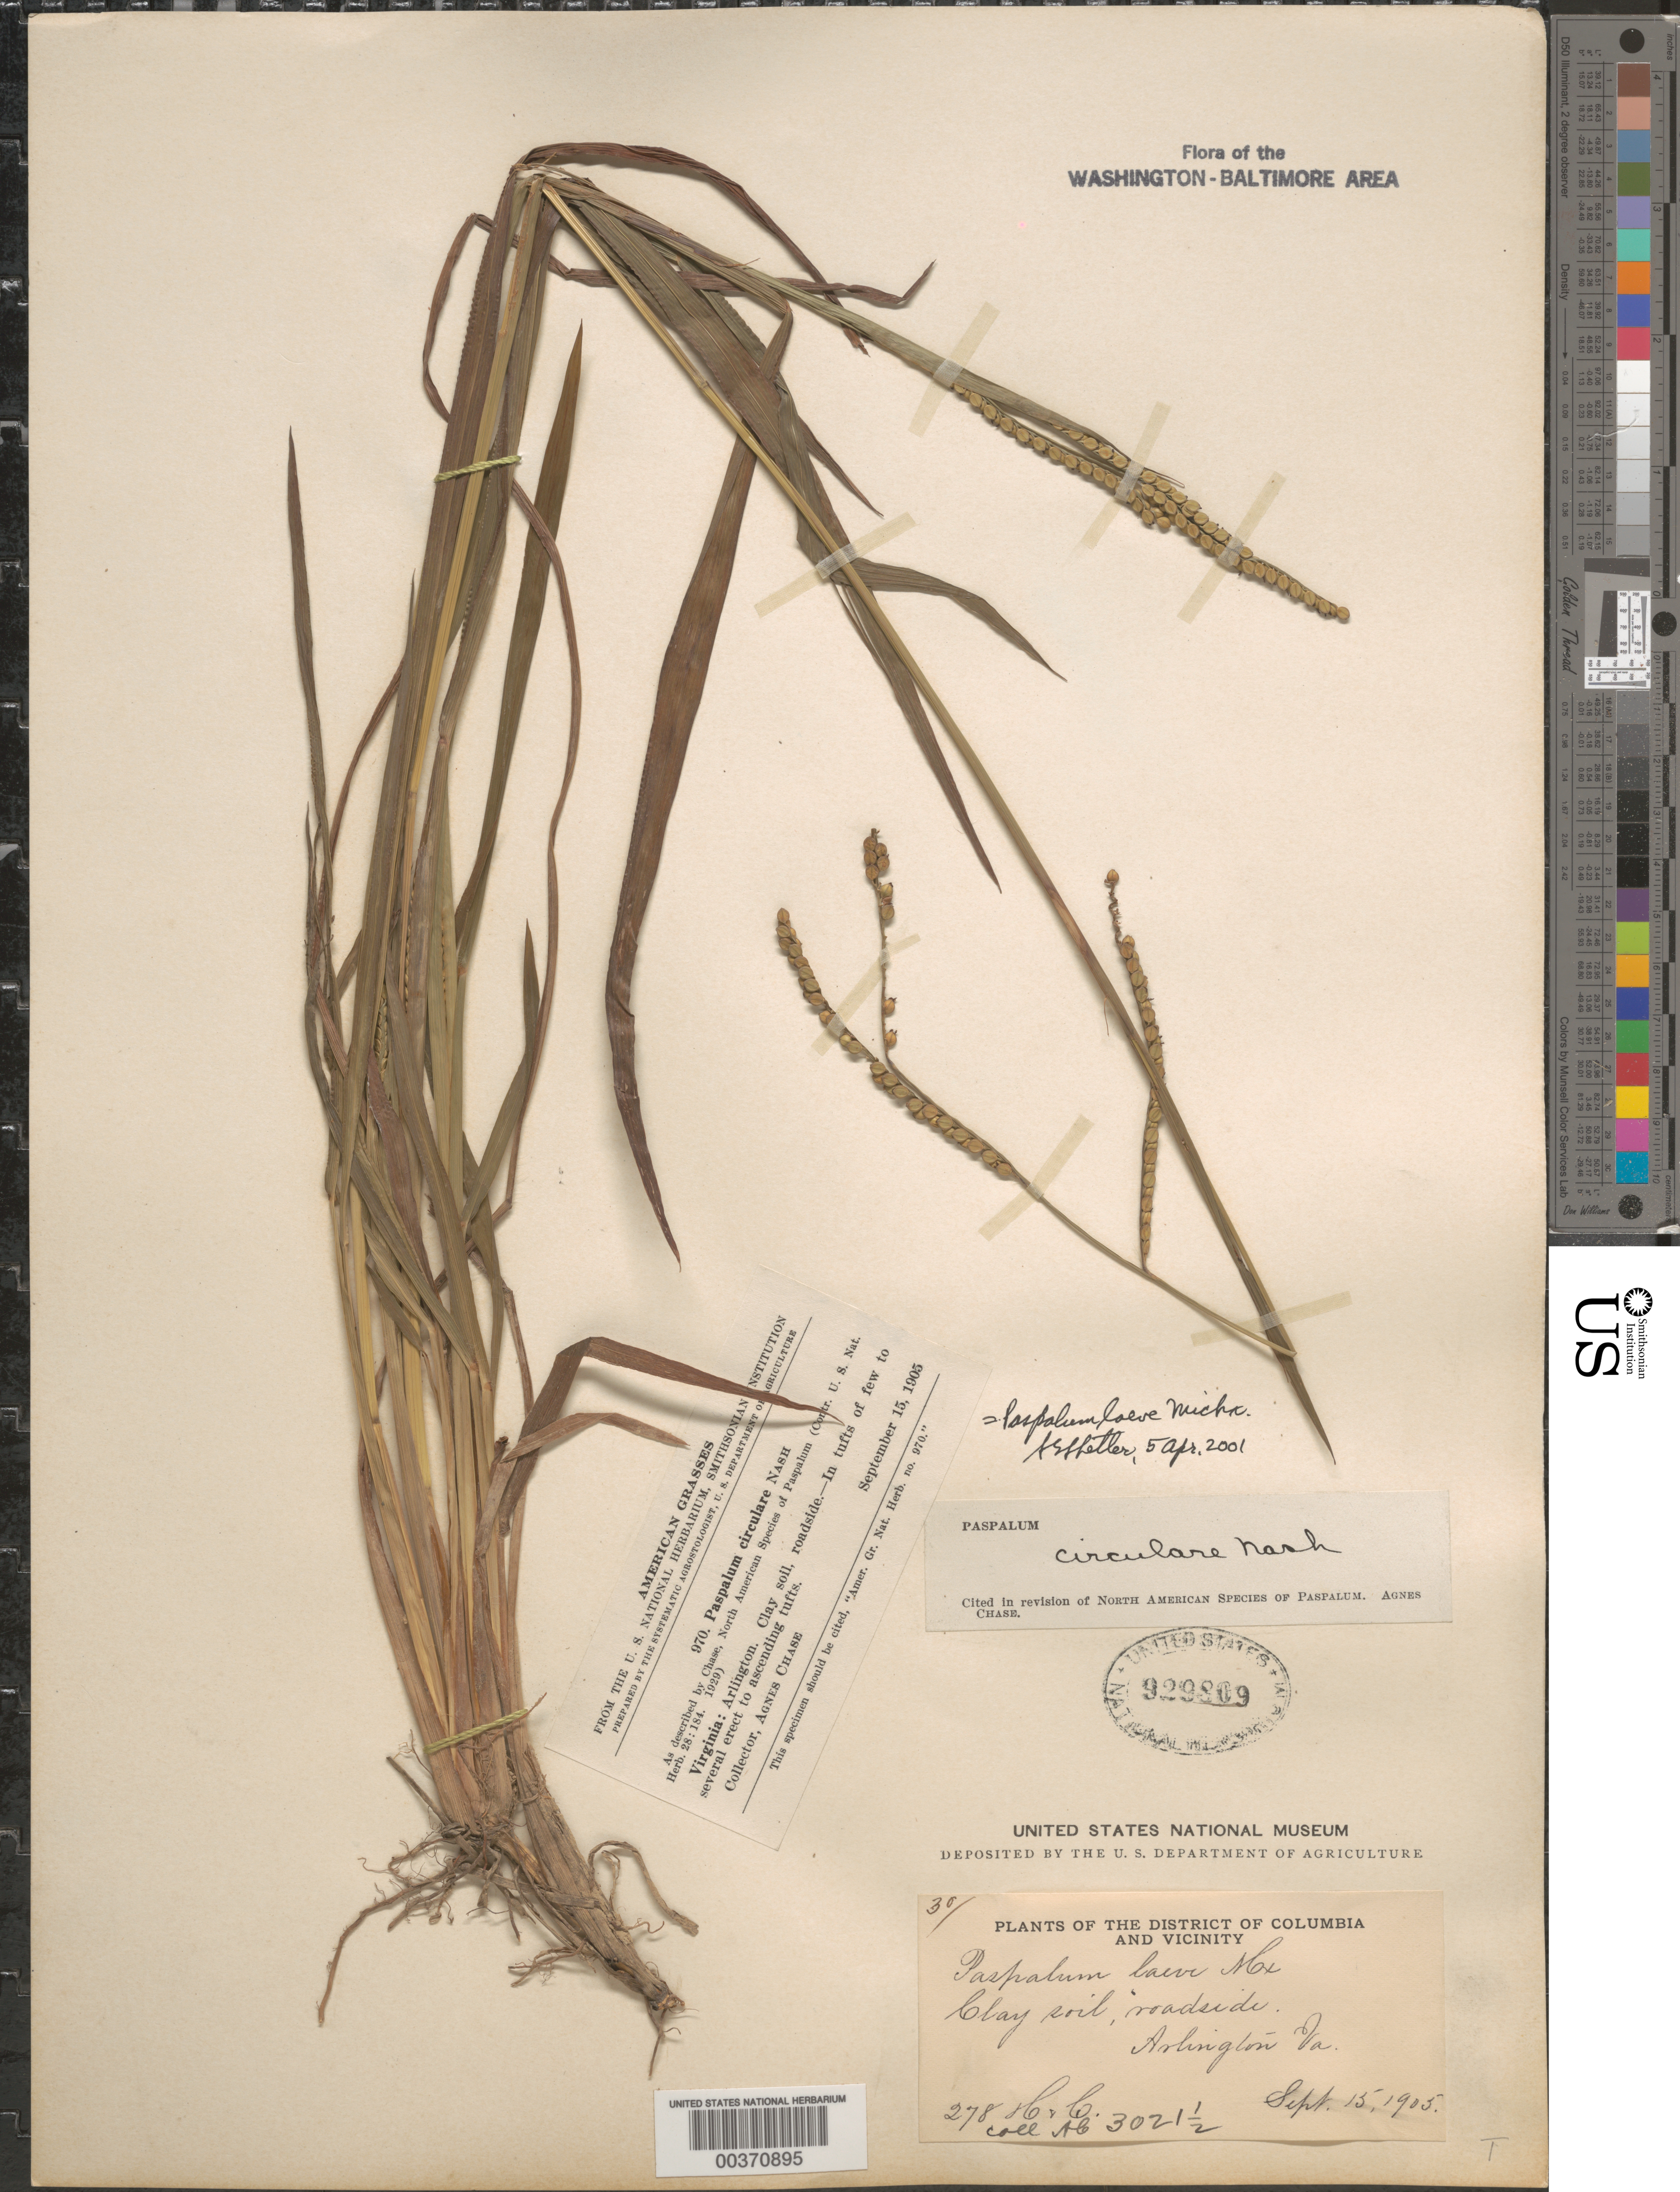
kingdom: Plantae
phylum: Tracheophyta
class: Liliopsida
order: Poales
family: Poaceae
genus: Paspalum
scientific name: Paspalum laeve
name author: Michx.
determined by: Chase, [M.] Agnes, (US)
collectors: A. S. Hitchcock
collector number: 30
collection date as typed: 15 Sep 1905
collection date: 1905-09-15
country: United States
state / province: Virginia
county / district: Arlington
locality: Arlington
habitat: Clay soil, roadside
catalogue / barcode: US 929809